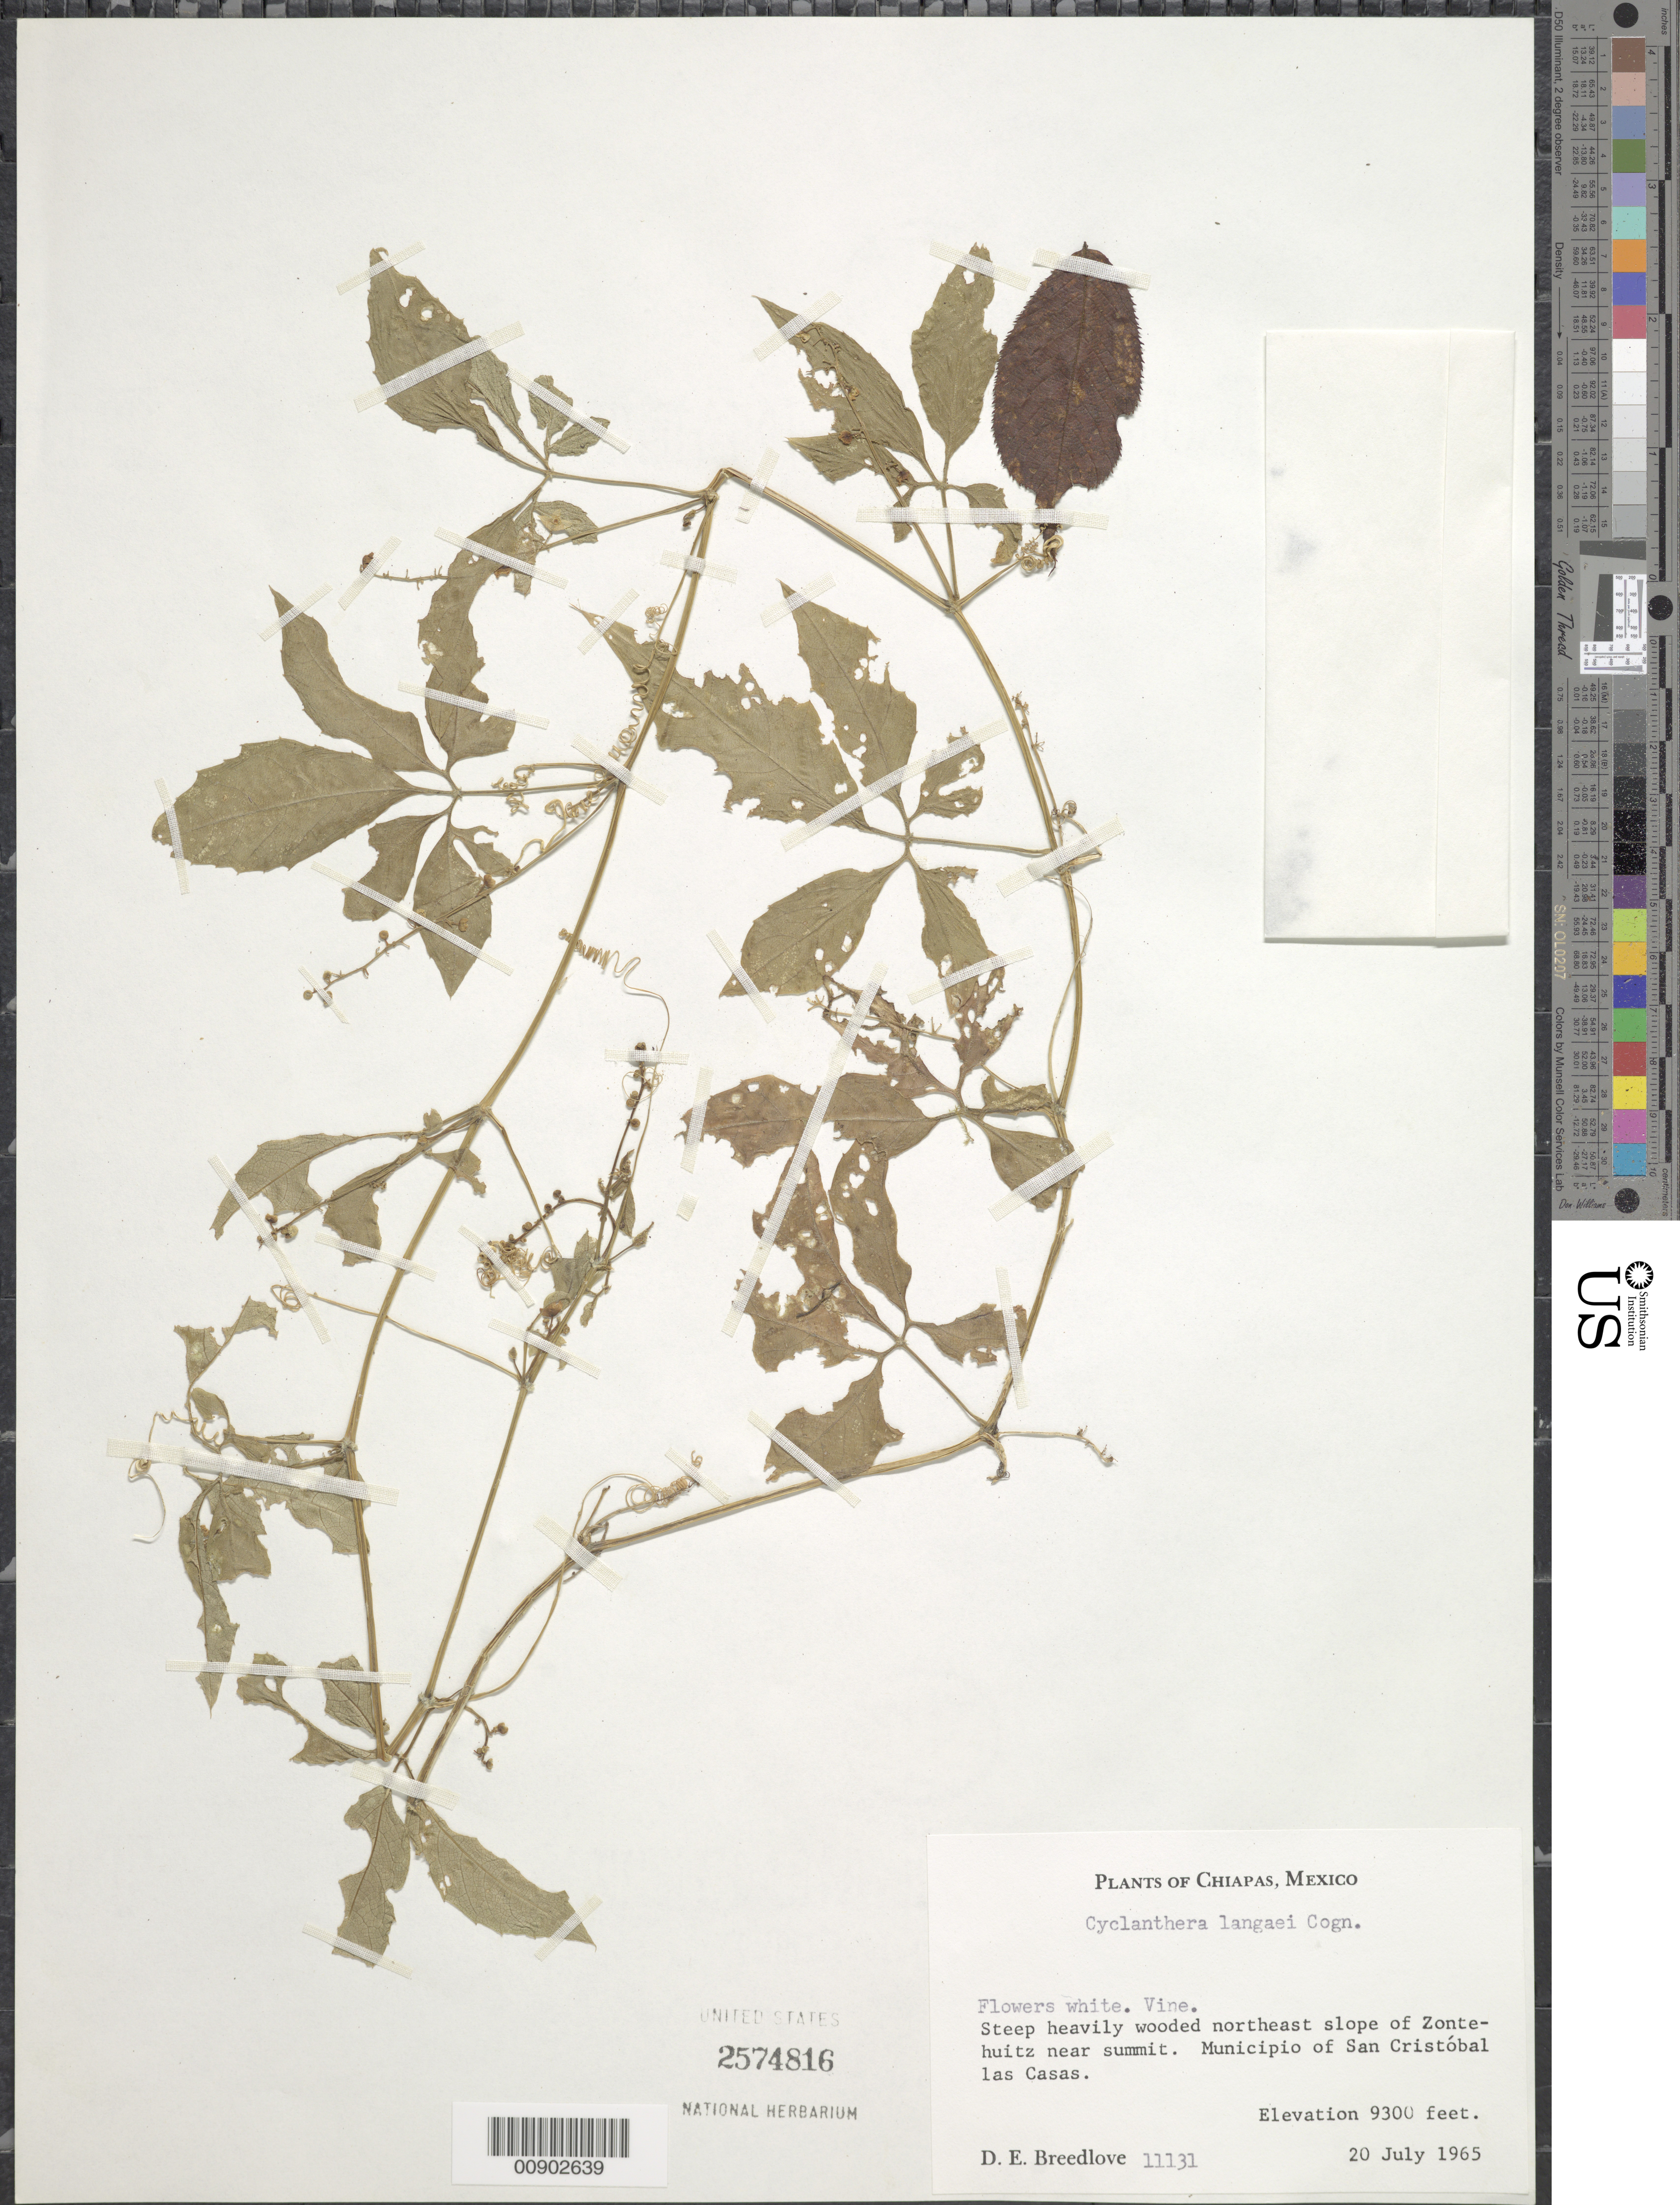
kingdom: Plantae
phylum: Tracheophyta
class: Magnoliopsida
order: Cucurbitales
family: Cucurbitaceae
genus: Cyclanthera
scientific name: Cyclanthera langaei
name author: Cogn.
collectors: D. E. Breedlove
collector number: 11131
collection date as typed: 20 Jul 1965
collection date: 1965-07-20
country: Mexico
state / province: Chiapas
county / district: San Cristóbal de las Casas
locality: Northeast slope of Zontehuitz near summit. Municipio of San Cristóbal de las Casas, Chiapas.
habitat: Steep heavily wooded slope near summit.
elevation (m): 2835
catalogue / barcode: US 2574816